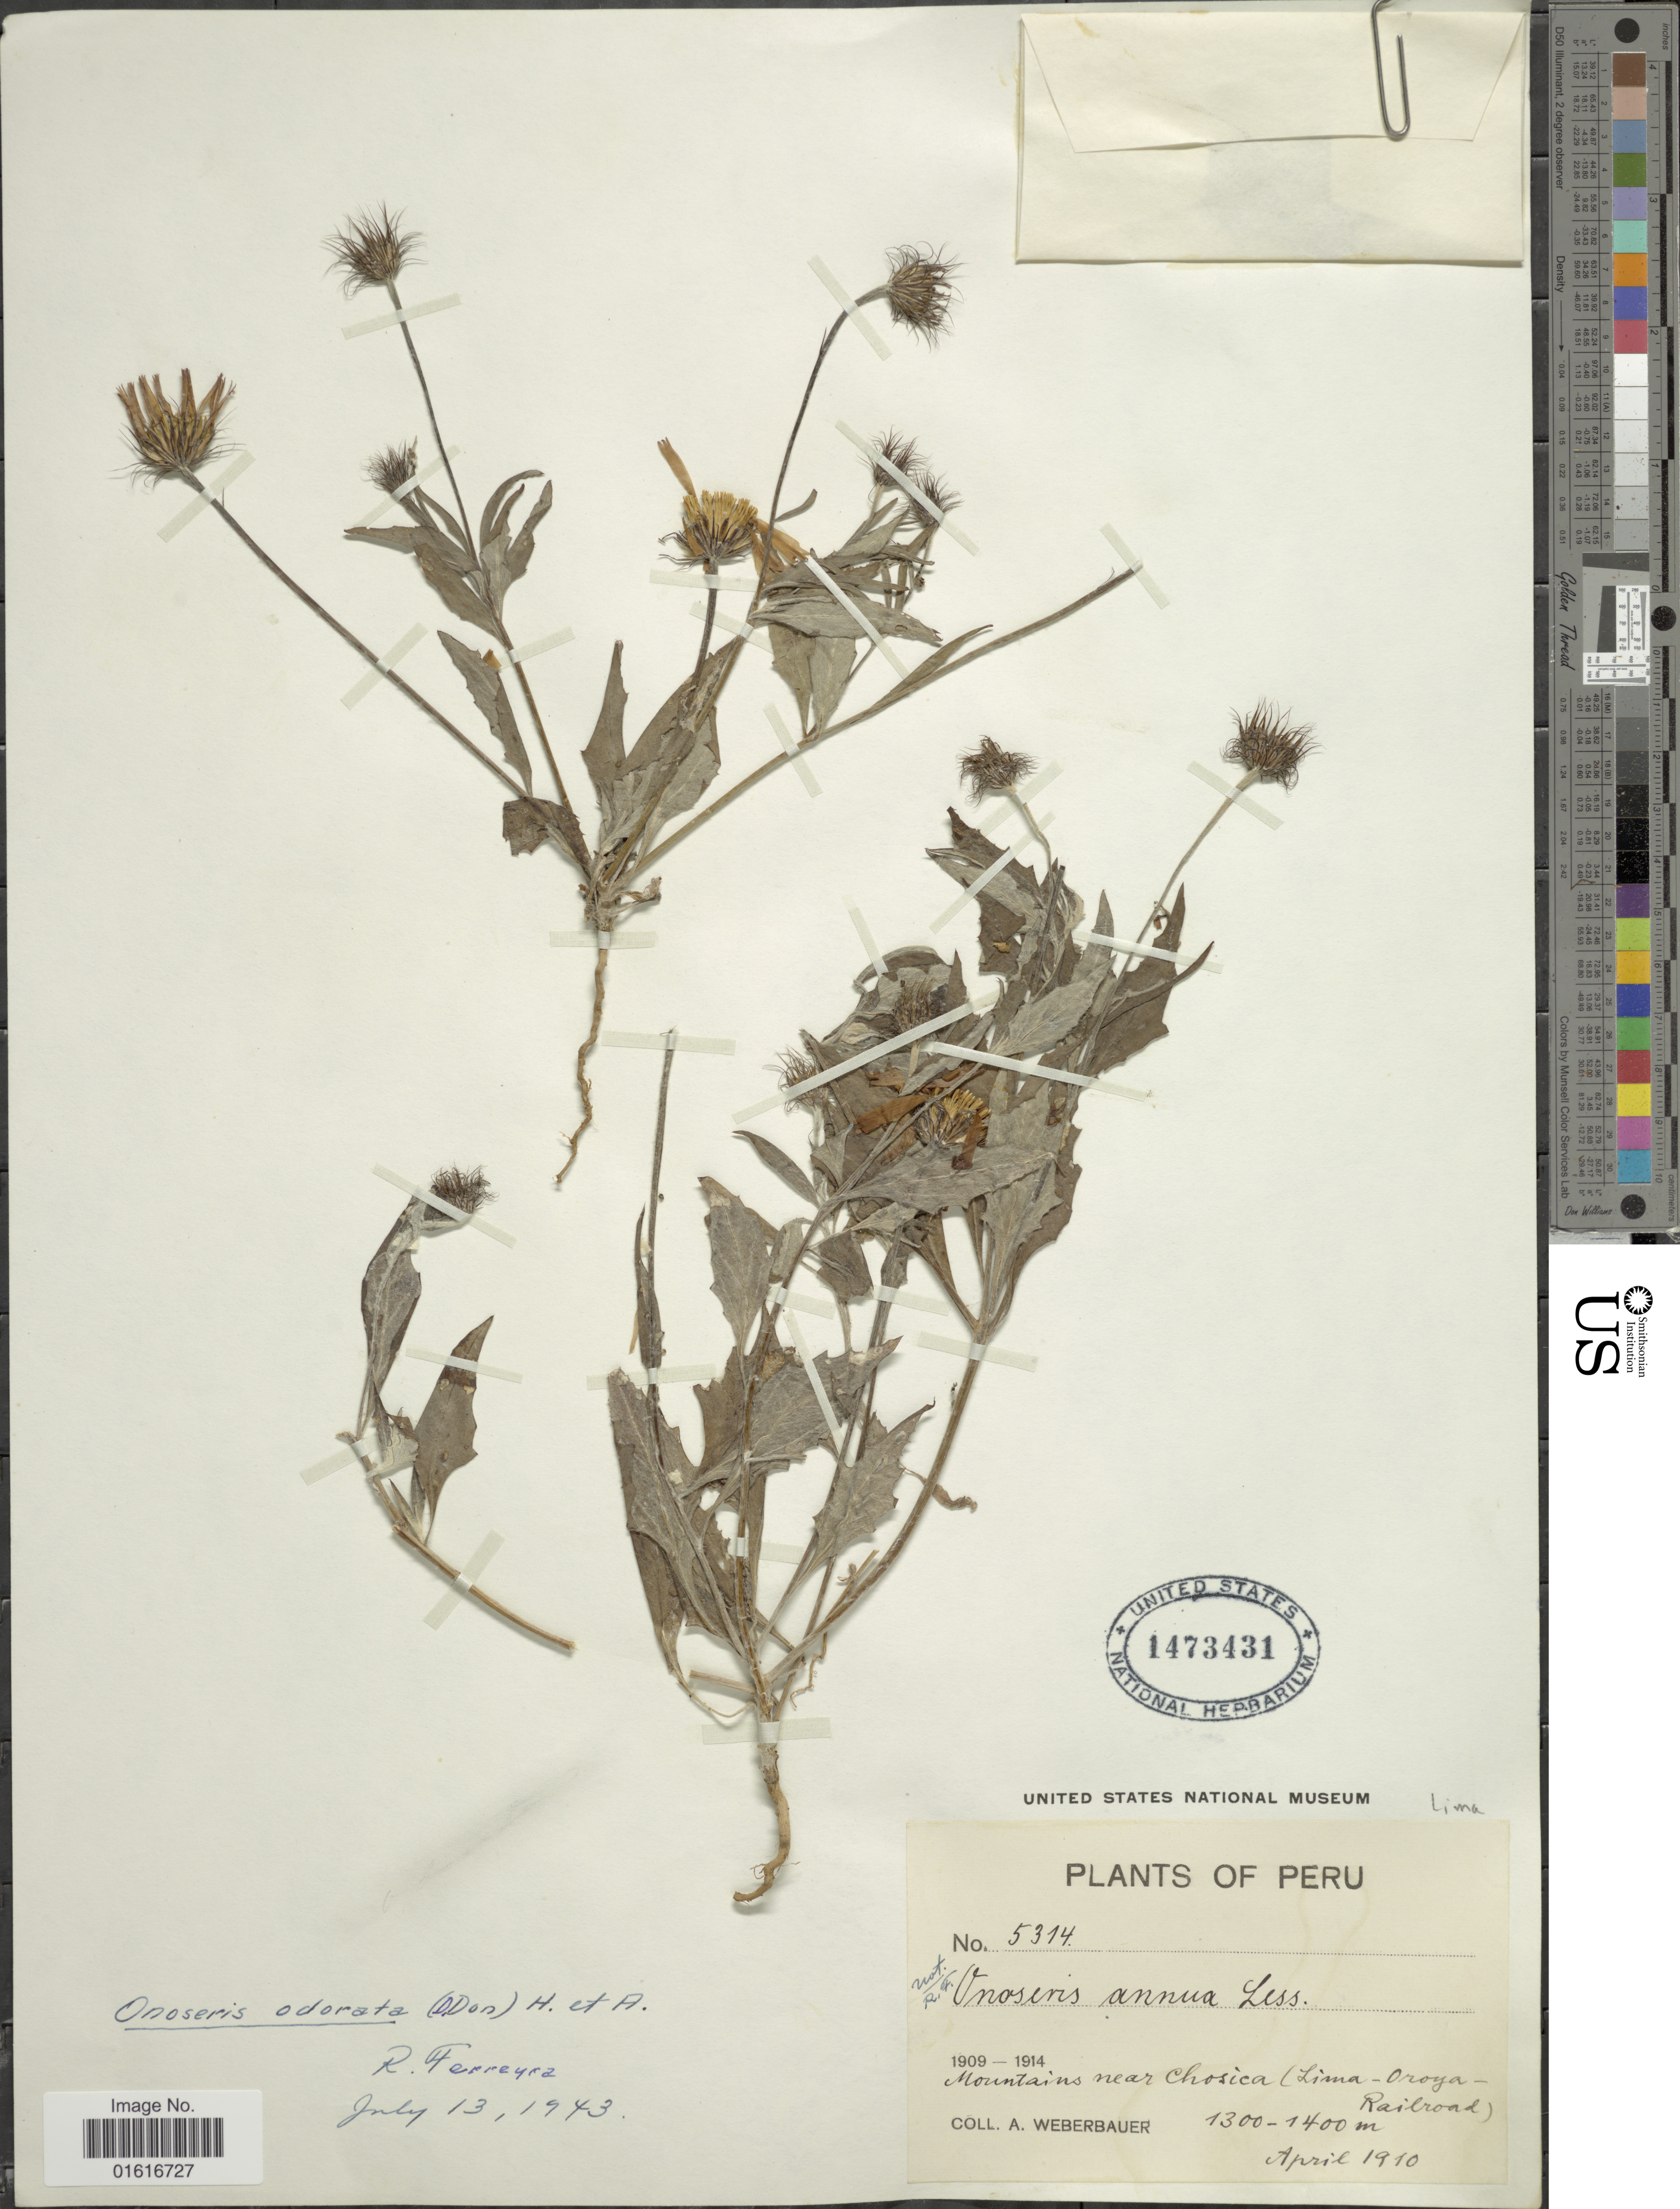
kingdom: Plantae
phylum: Tracheophyta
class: Magnoliopsida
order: Asterales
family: Asteraceae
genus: Onoseris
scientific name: Onoseris odorata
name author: (D. Don) Hook. & Arn.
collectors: A. Weberbauer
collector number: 5314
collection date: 1910-04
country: Peru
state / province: Lima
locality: Mountains near Chosica (Lima-Oroya-Railroad)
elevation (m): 1300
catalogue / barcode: US 1473431